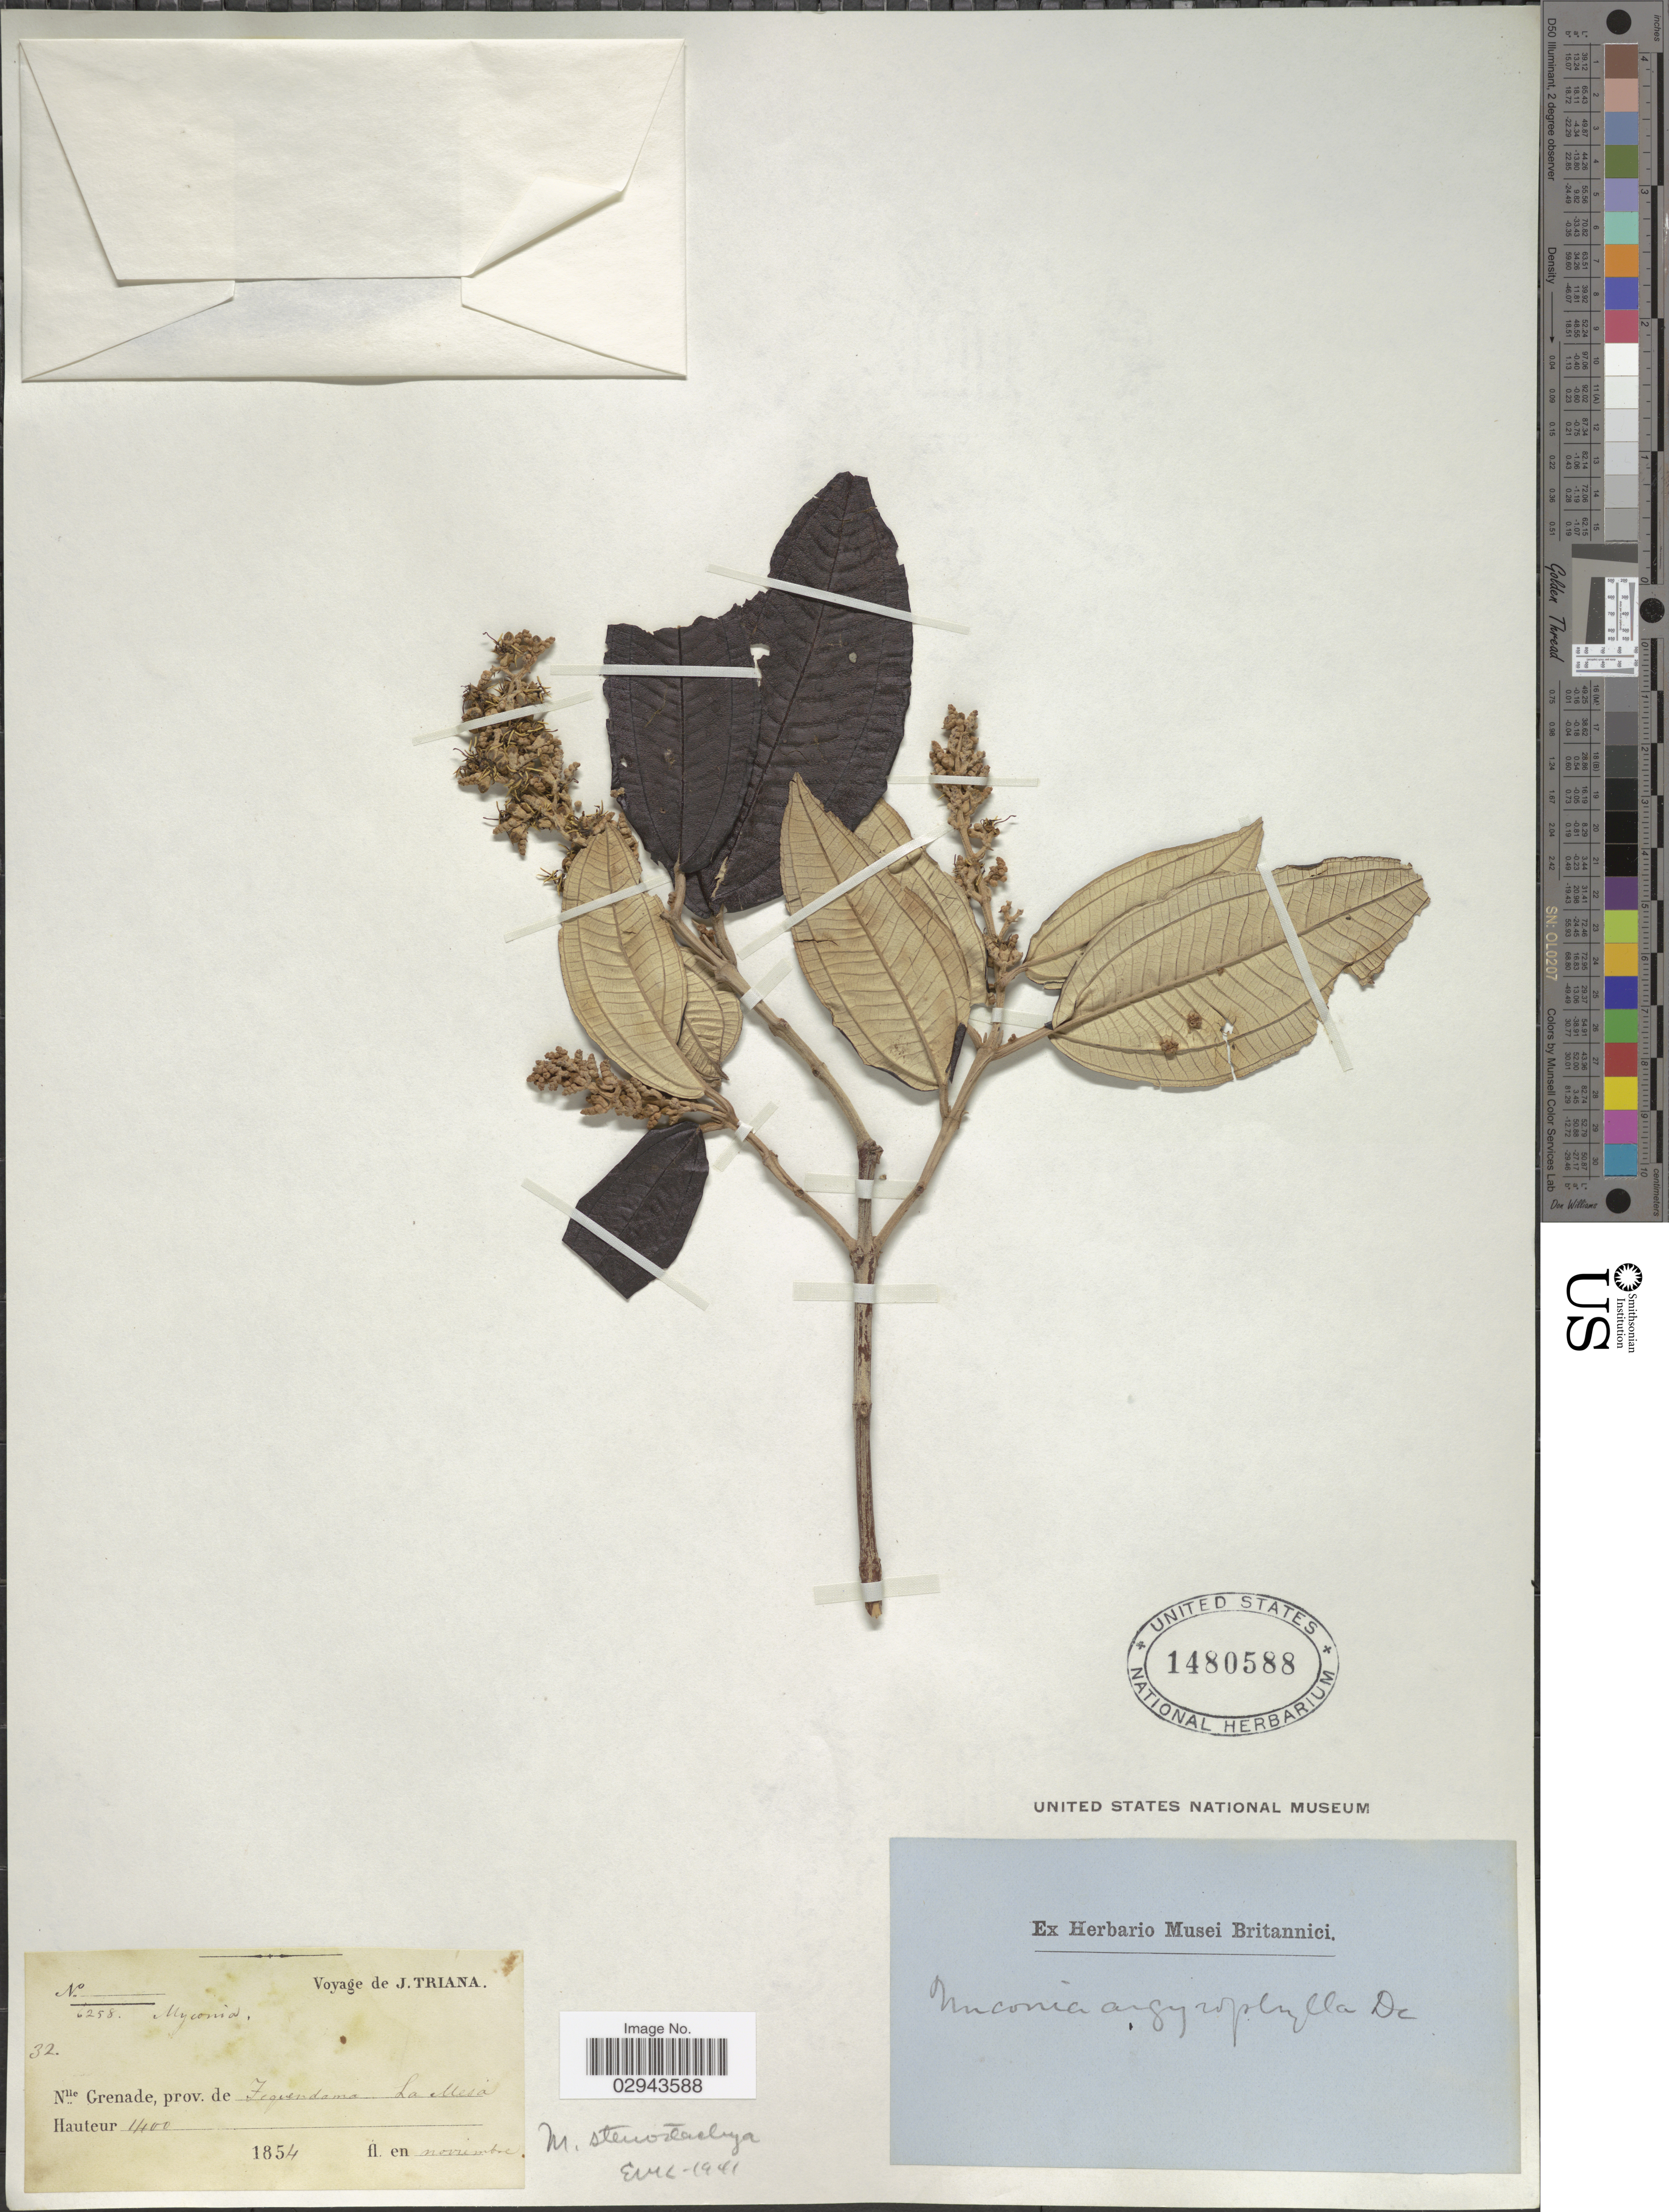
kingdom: Plantae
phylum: Tracheophyta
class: Magnoliopsida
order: Myrtales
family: Melastomataceae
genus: Miconia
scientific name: Miconia stenostachya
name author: DC.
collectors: J. Triana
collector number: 6258?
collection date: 1854-11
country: Colombia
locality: Nlle Grenadae, prov. de Tequendama. La Mesa.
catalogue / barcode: US 1480588